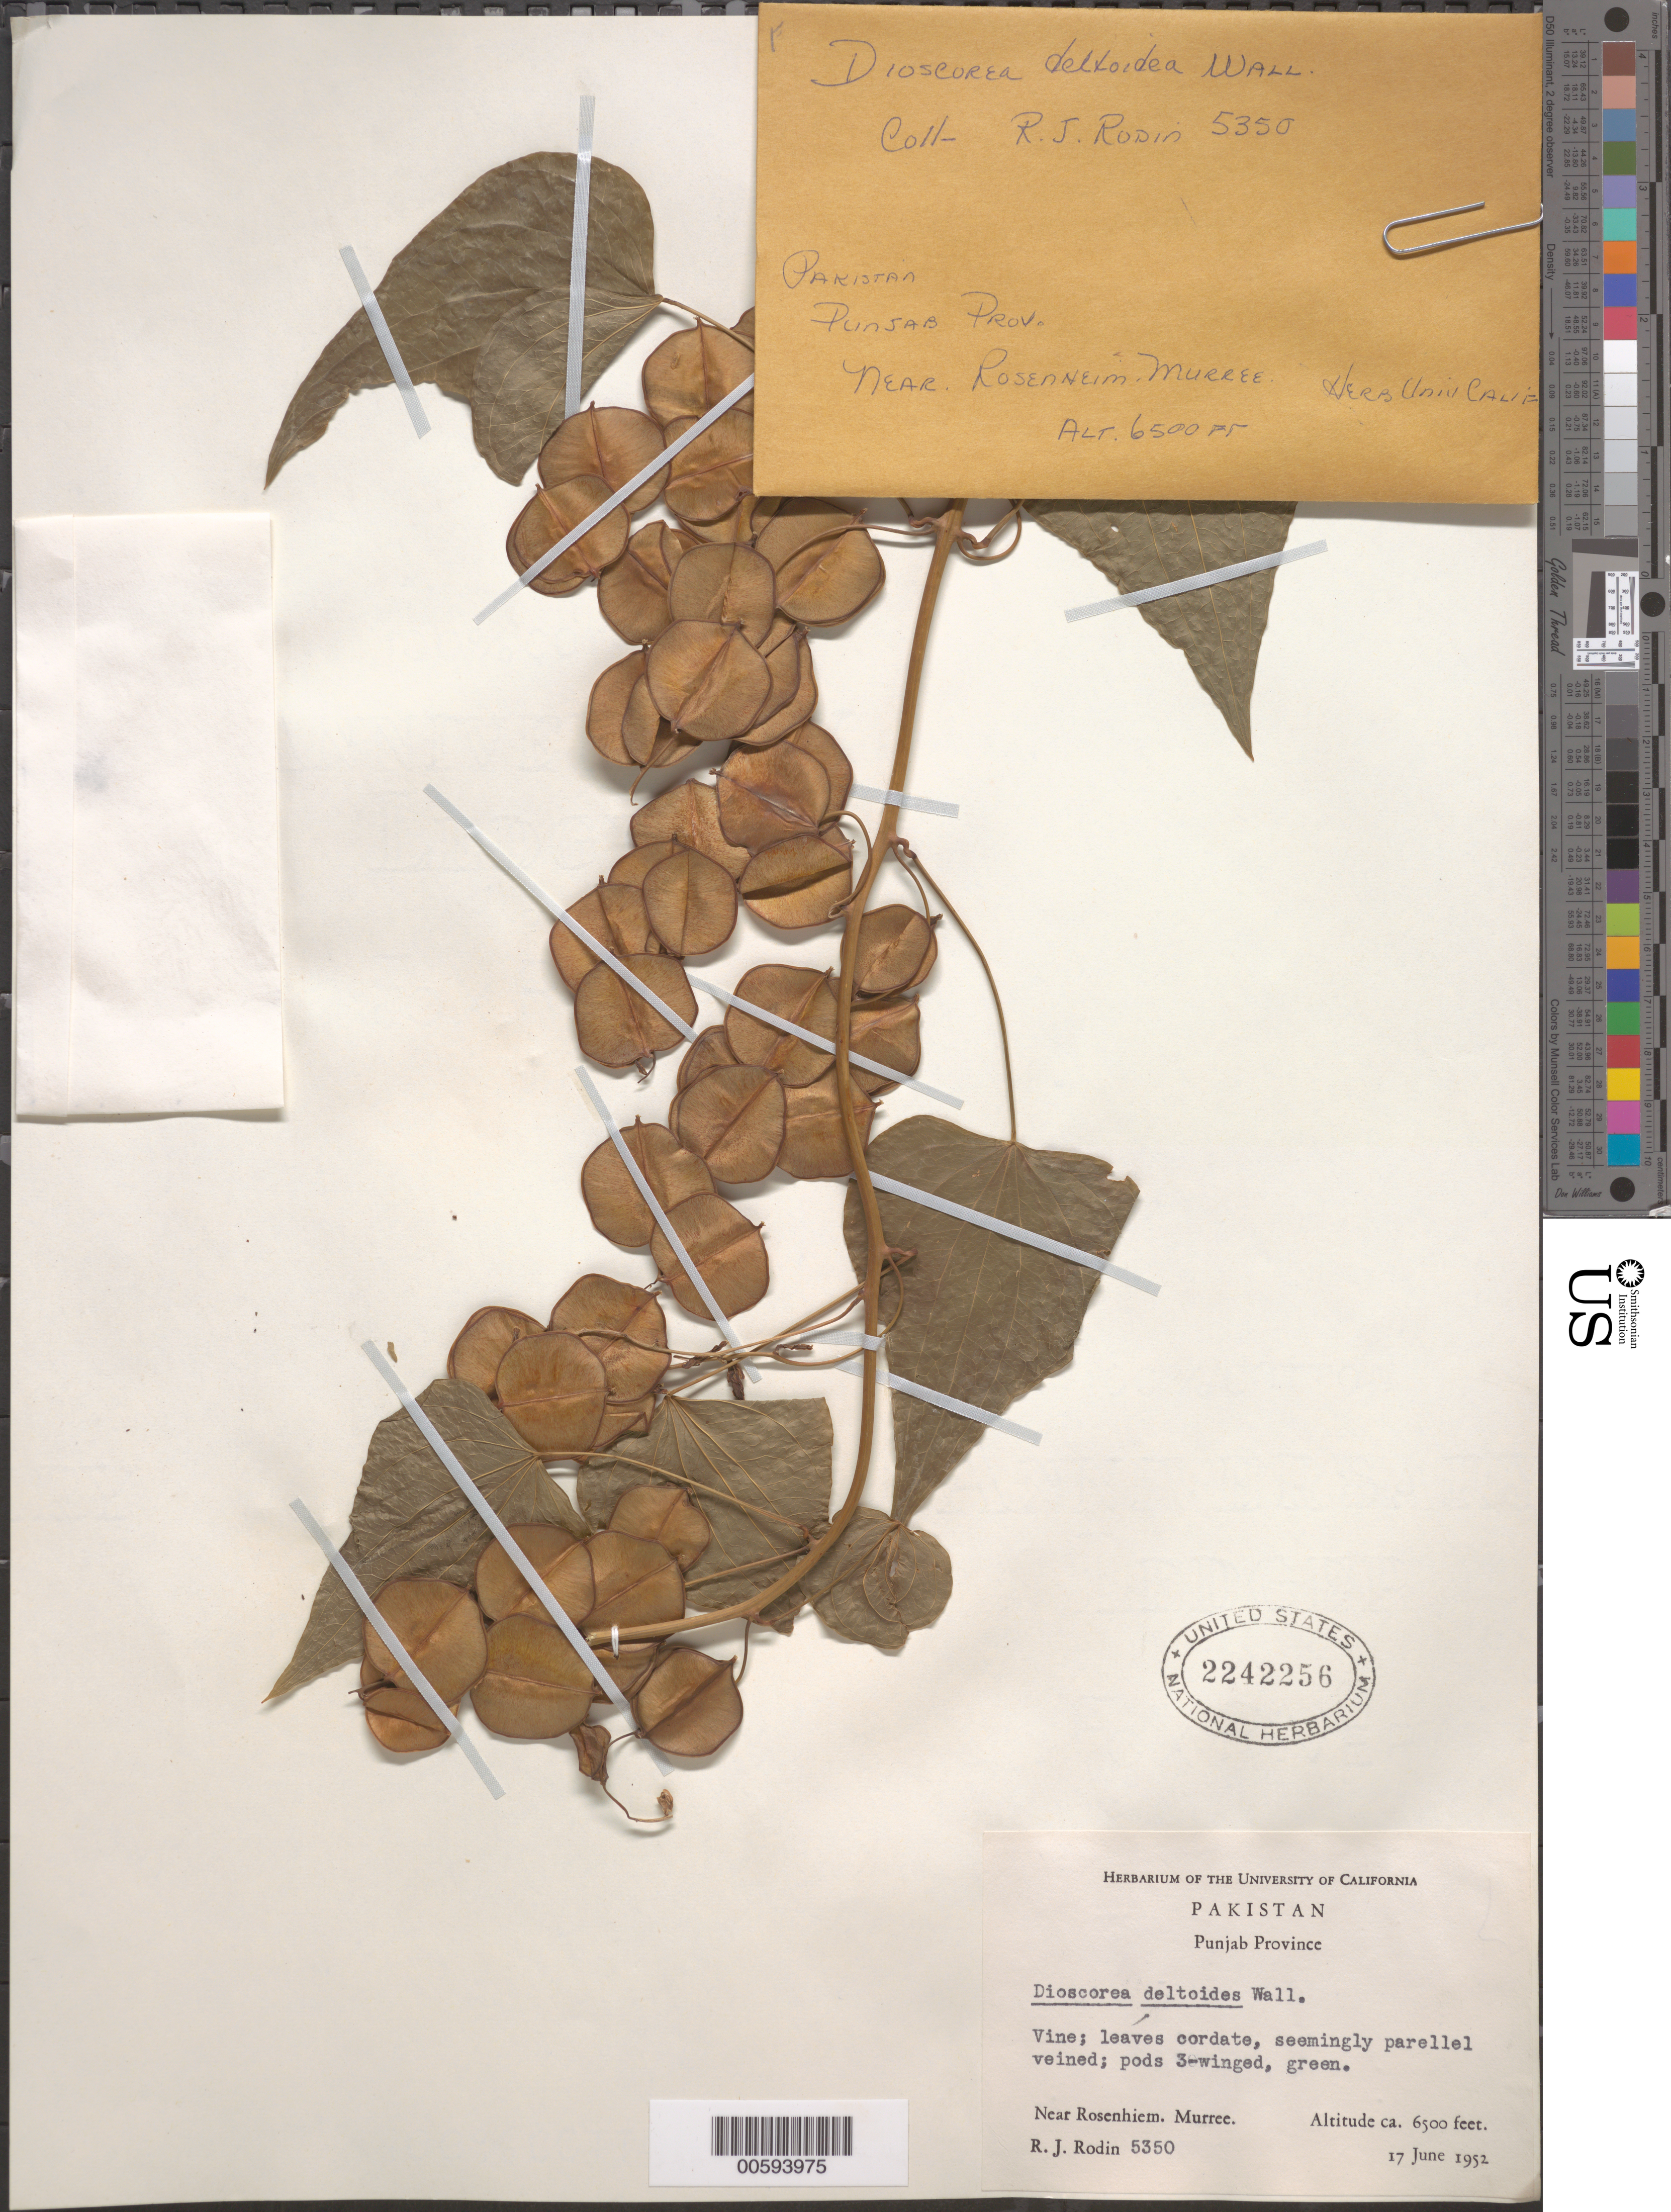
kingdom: Plantae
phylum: Tracheophyta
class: Liliopsida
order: Dioscoreales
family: Dioscoreaceae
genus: Dioscorea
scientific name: Dioscorea deltoidea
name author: Wall.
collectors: R. J. Rodin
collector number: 5350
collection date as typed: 17 Jun 1952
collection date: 1952-06-17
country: Pakistan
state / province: Punjab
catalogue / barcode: US 2242256